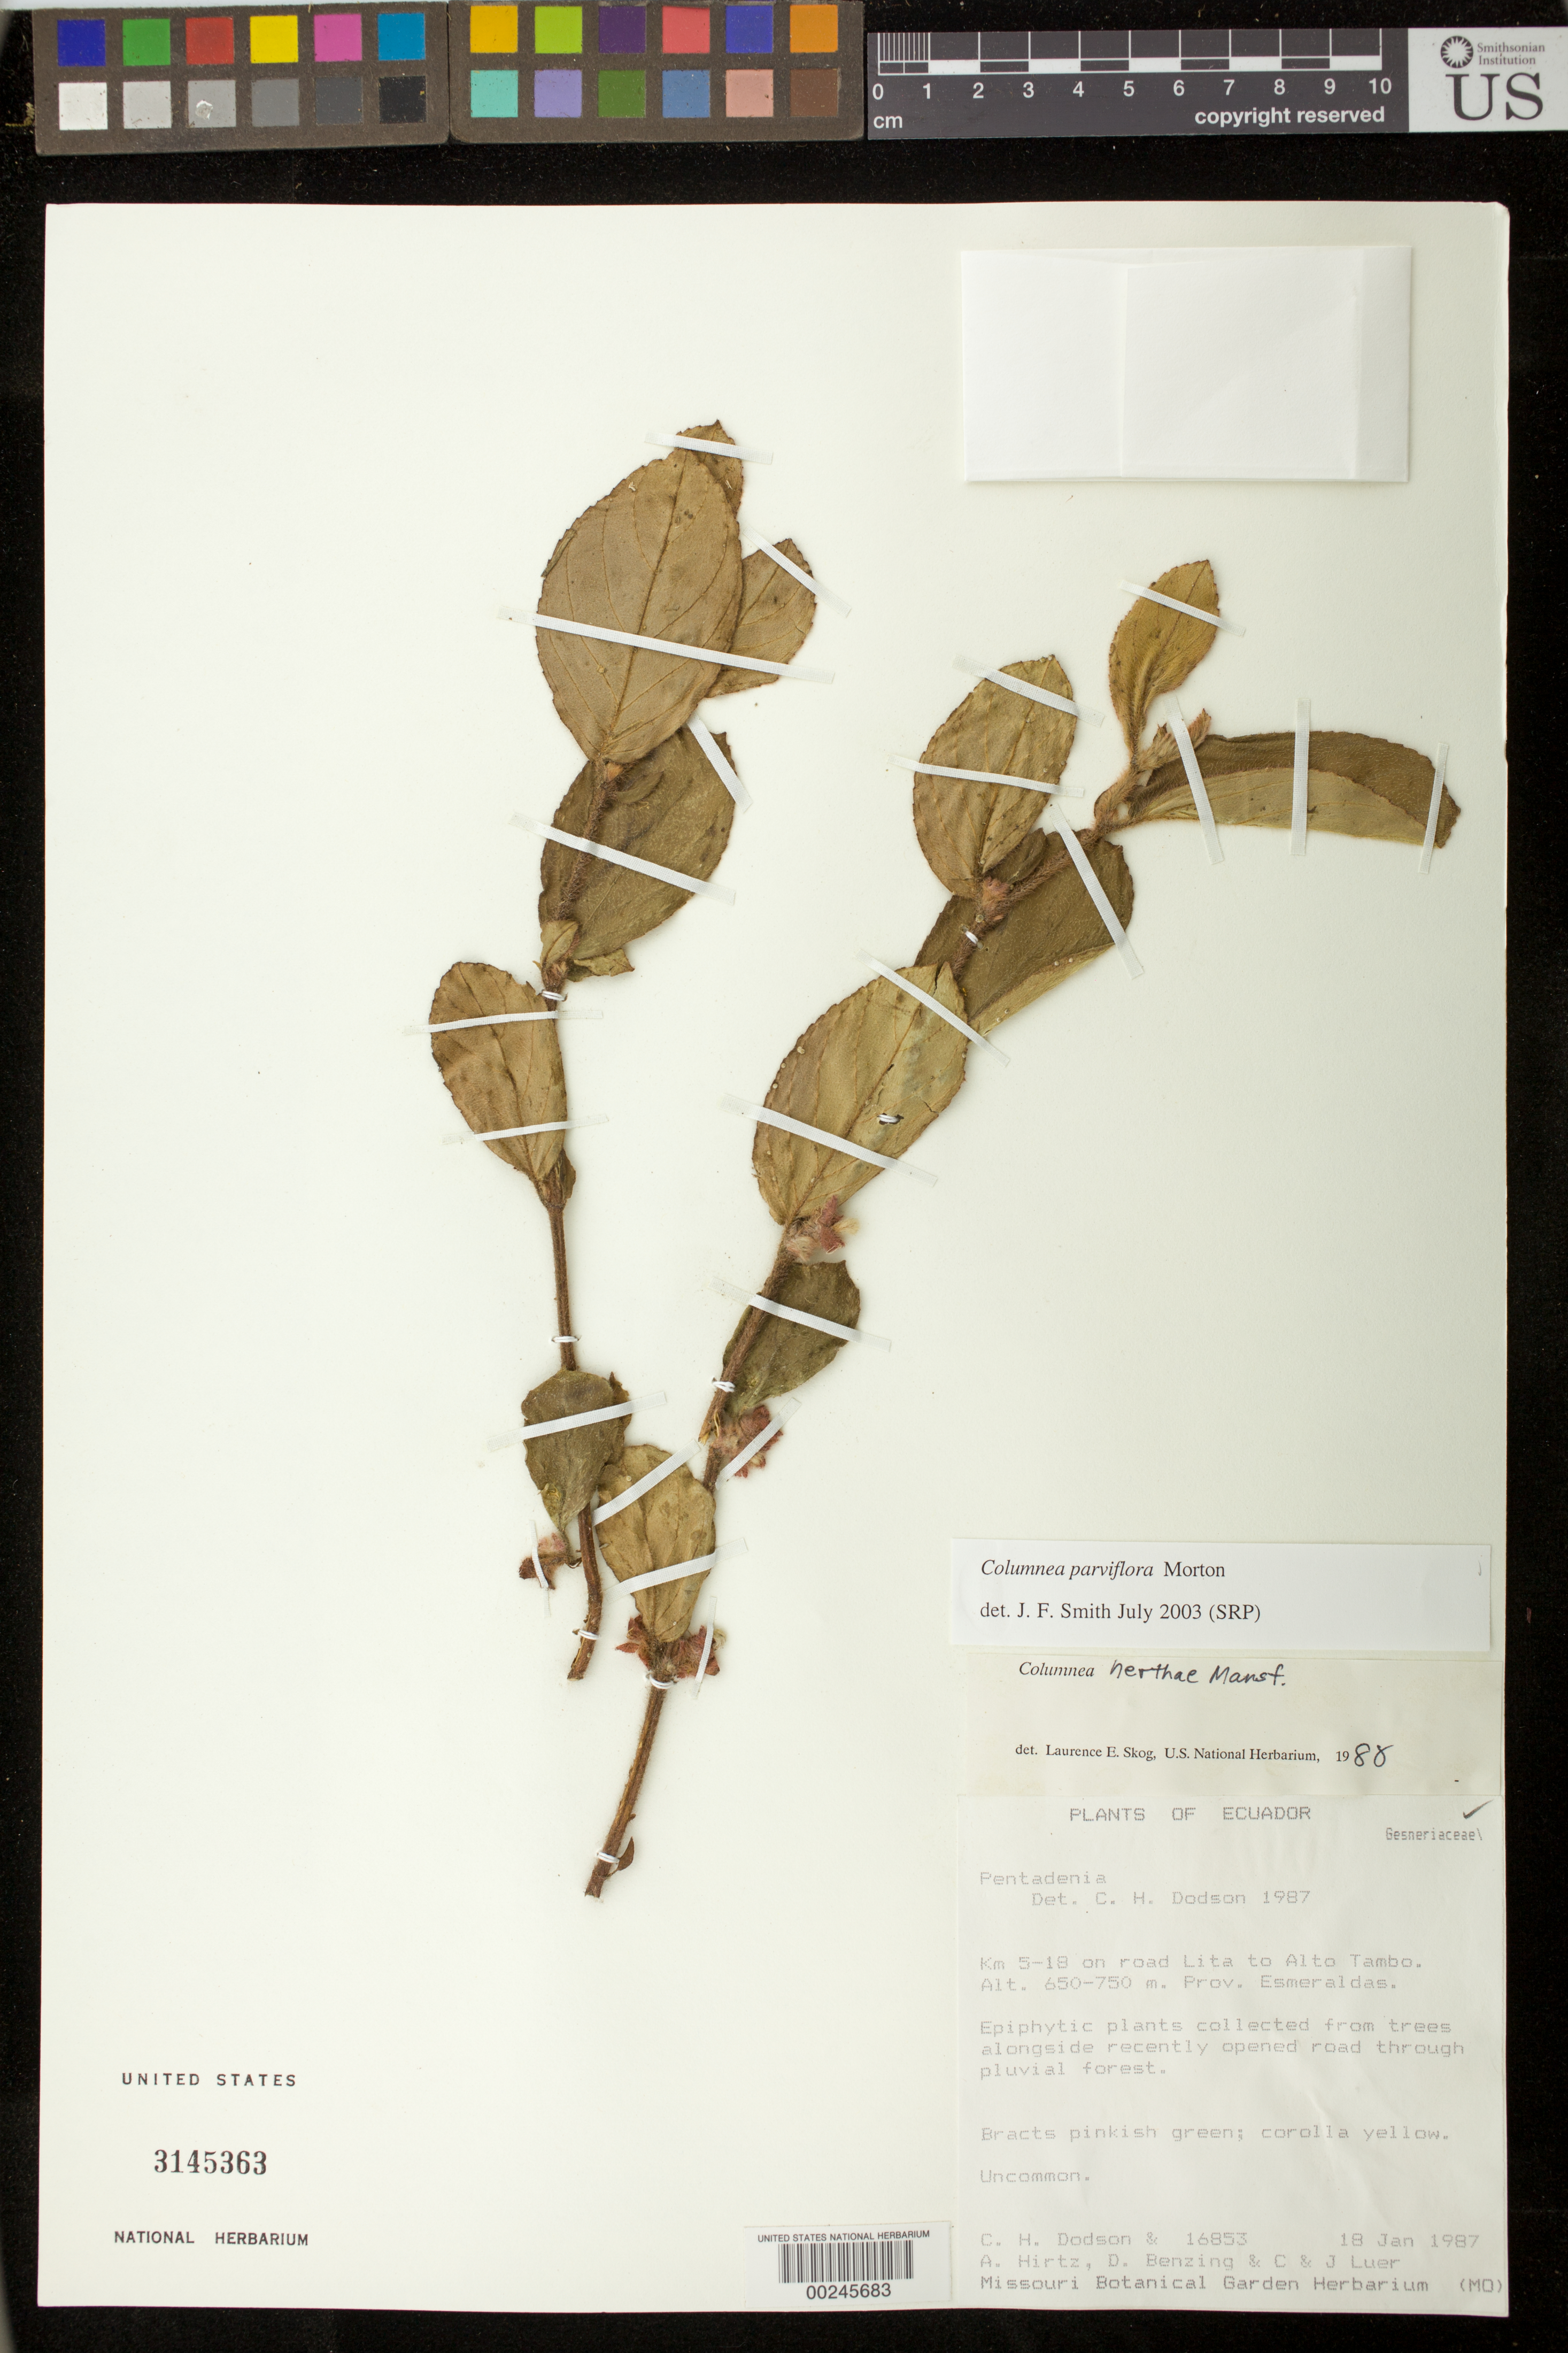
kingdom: Plantae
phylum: Tracheophyta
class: Magnoliopsida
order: Lamiales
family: Gesneriaceae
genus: Columnea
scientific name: Columnea herthae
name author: Mansf.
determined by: Clark, J. L.; Skog, Laurence E.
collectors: C. H. Dodson, A. Hirtz, D. Benzing, C. Luer & J. P. Luer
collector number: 16853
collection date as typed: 18 Jan 1987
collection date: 1987-01-18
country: Ecuador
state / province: Esmeraldas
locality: Km 5-18 on road Lita to Alto Tambo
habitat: collected from trees alongside recently opened road through pluvial forest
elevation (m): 650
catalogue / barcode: US 3145363